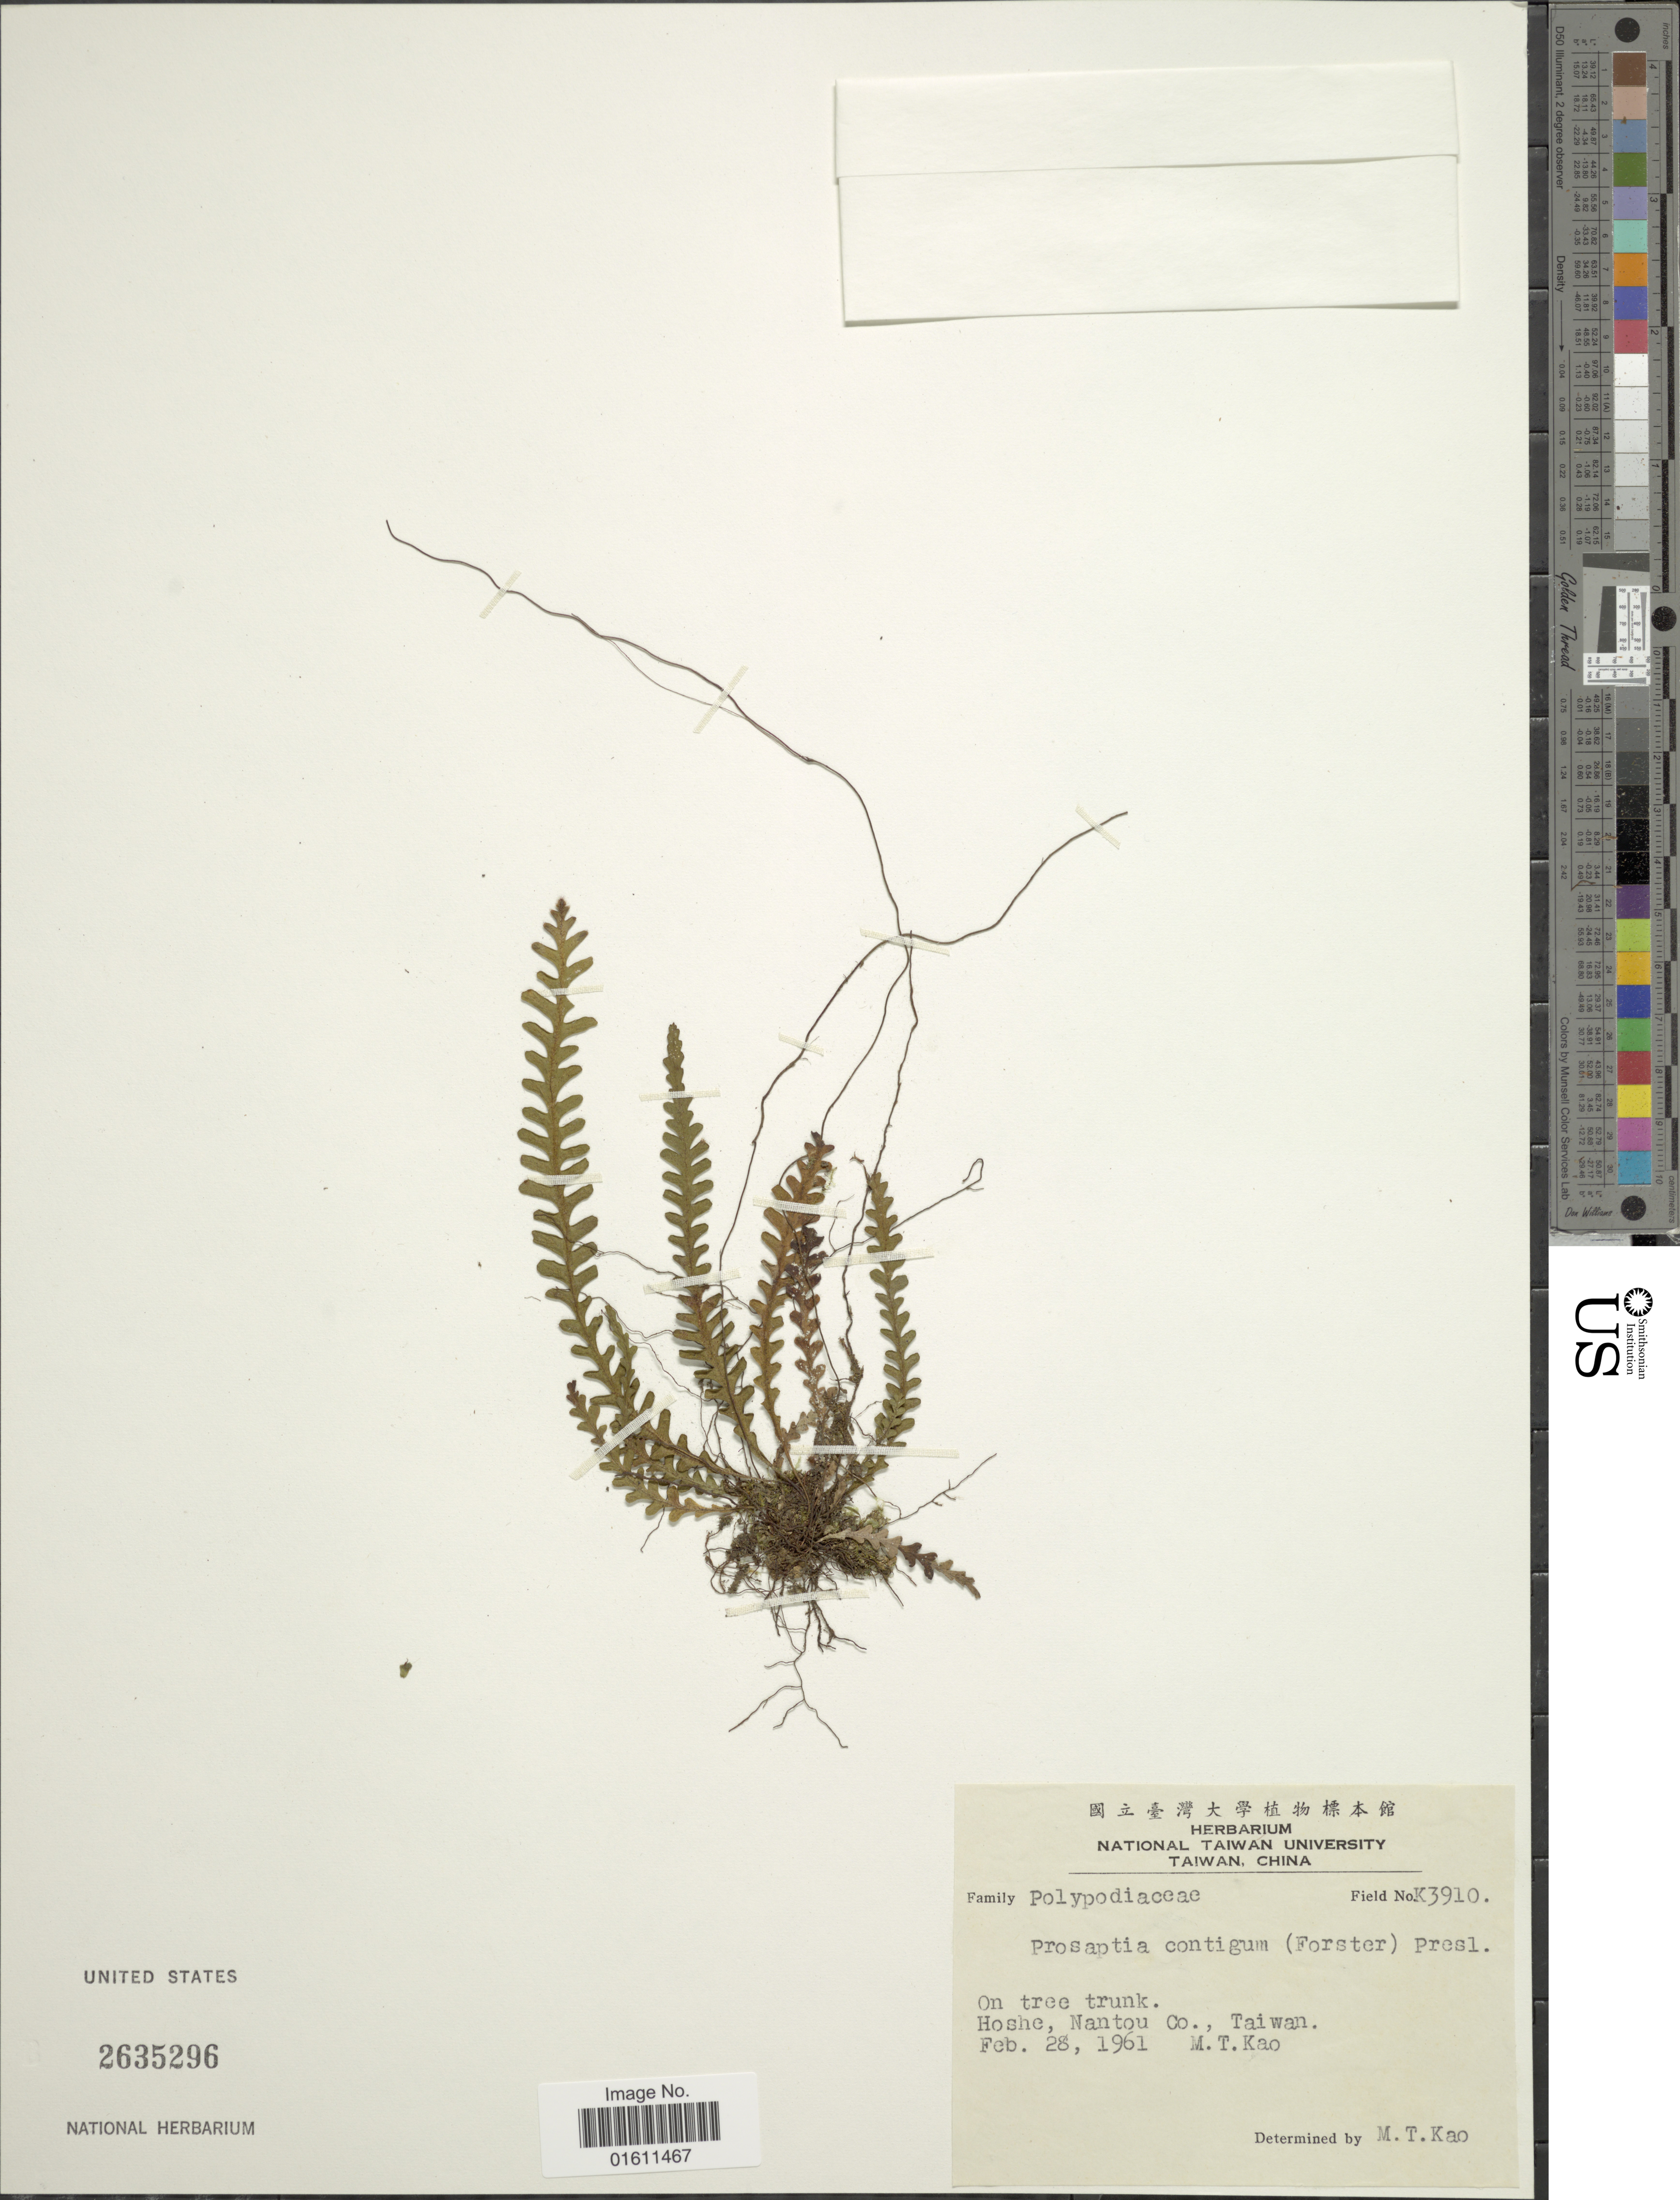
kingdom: Plantae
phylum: Tracheophyta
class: Polypodiopsida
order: Polypodiales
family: Polypodiaceae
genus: Prosaptia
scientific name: Prosaptia contigua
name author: (G. Forst.) Presl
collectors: M. T. Kao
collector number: K3910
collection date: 1961-02-28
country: Taiwan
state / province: Nantou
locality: Taiwan, Hoshe, Nantou Co.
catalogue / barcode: US 2635296